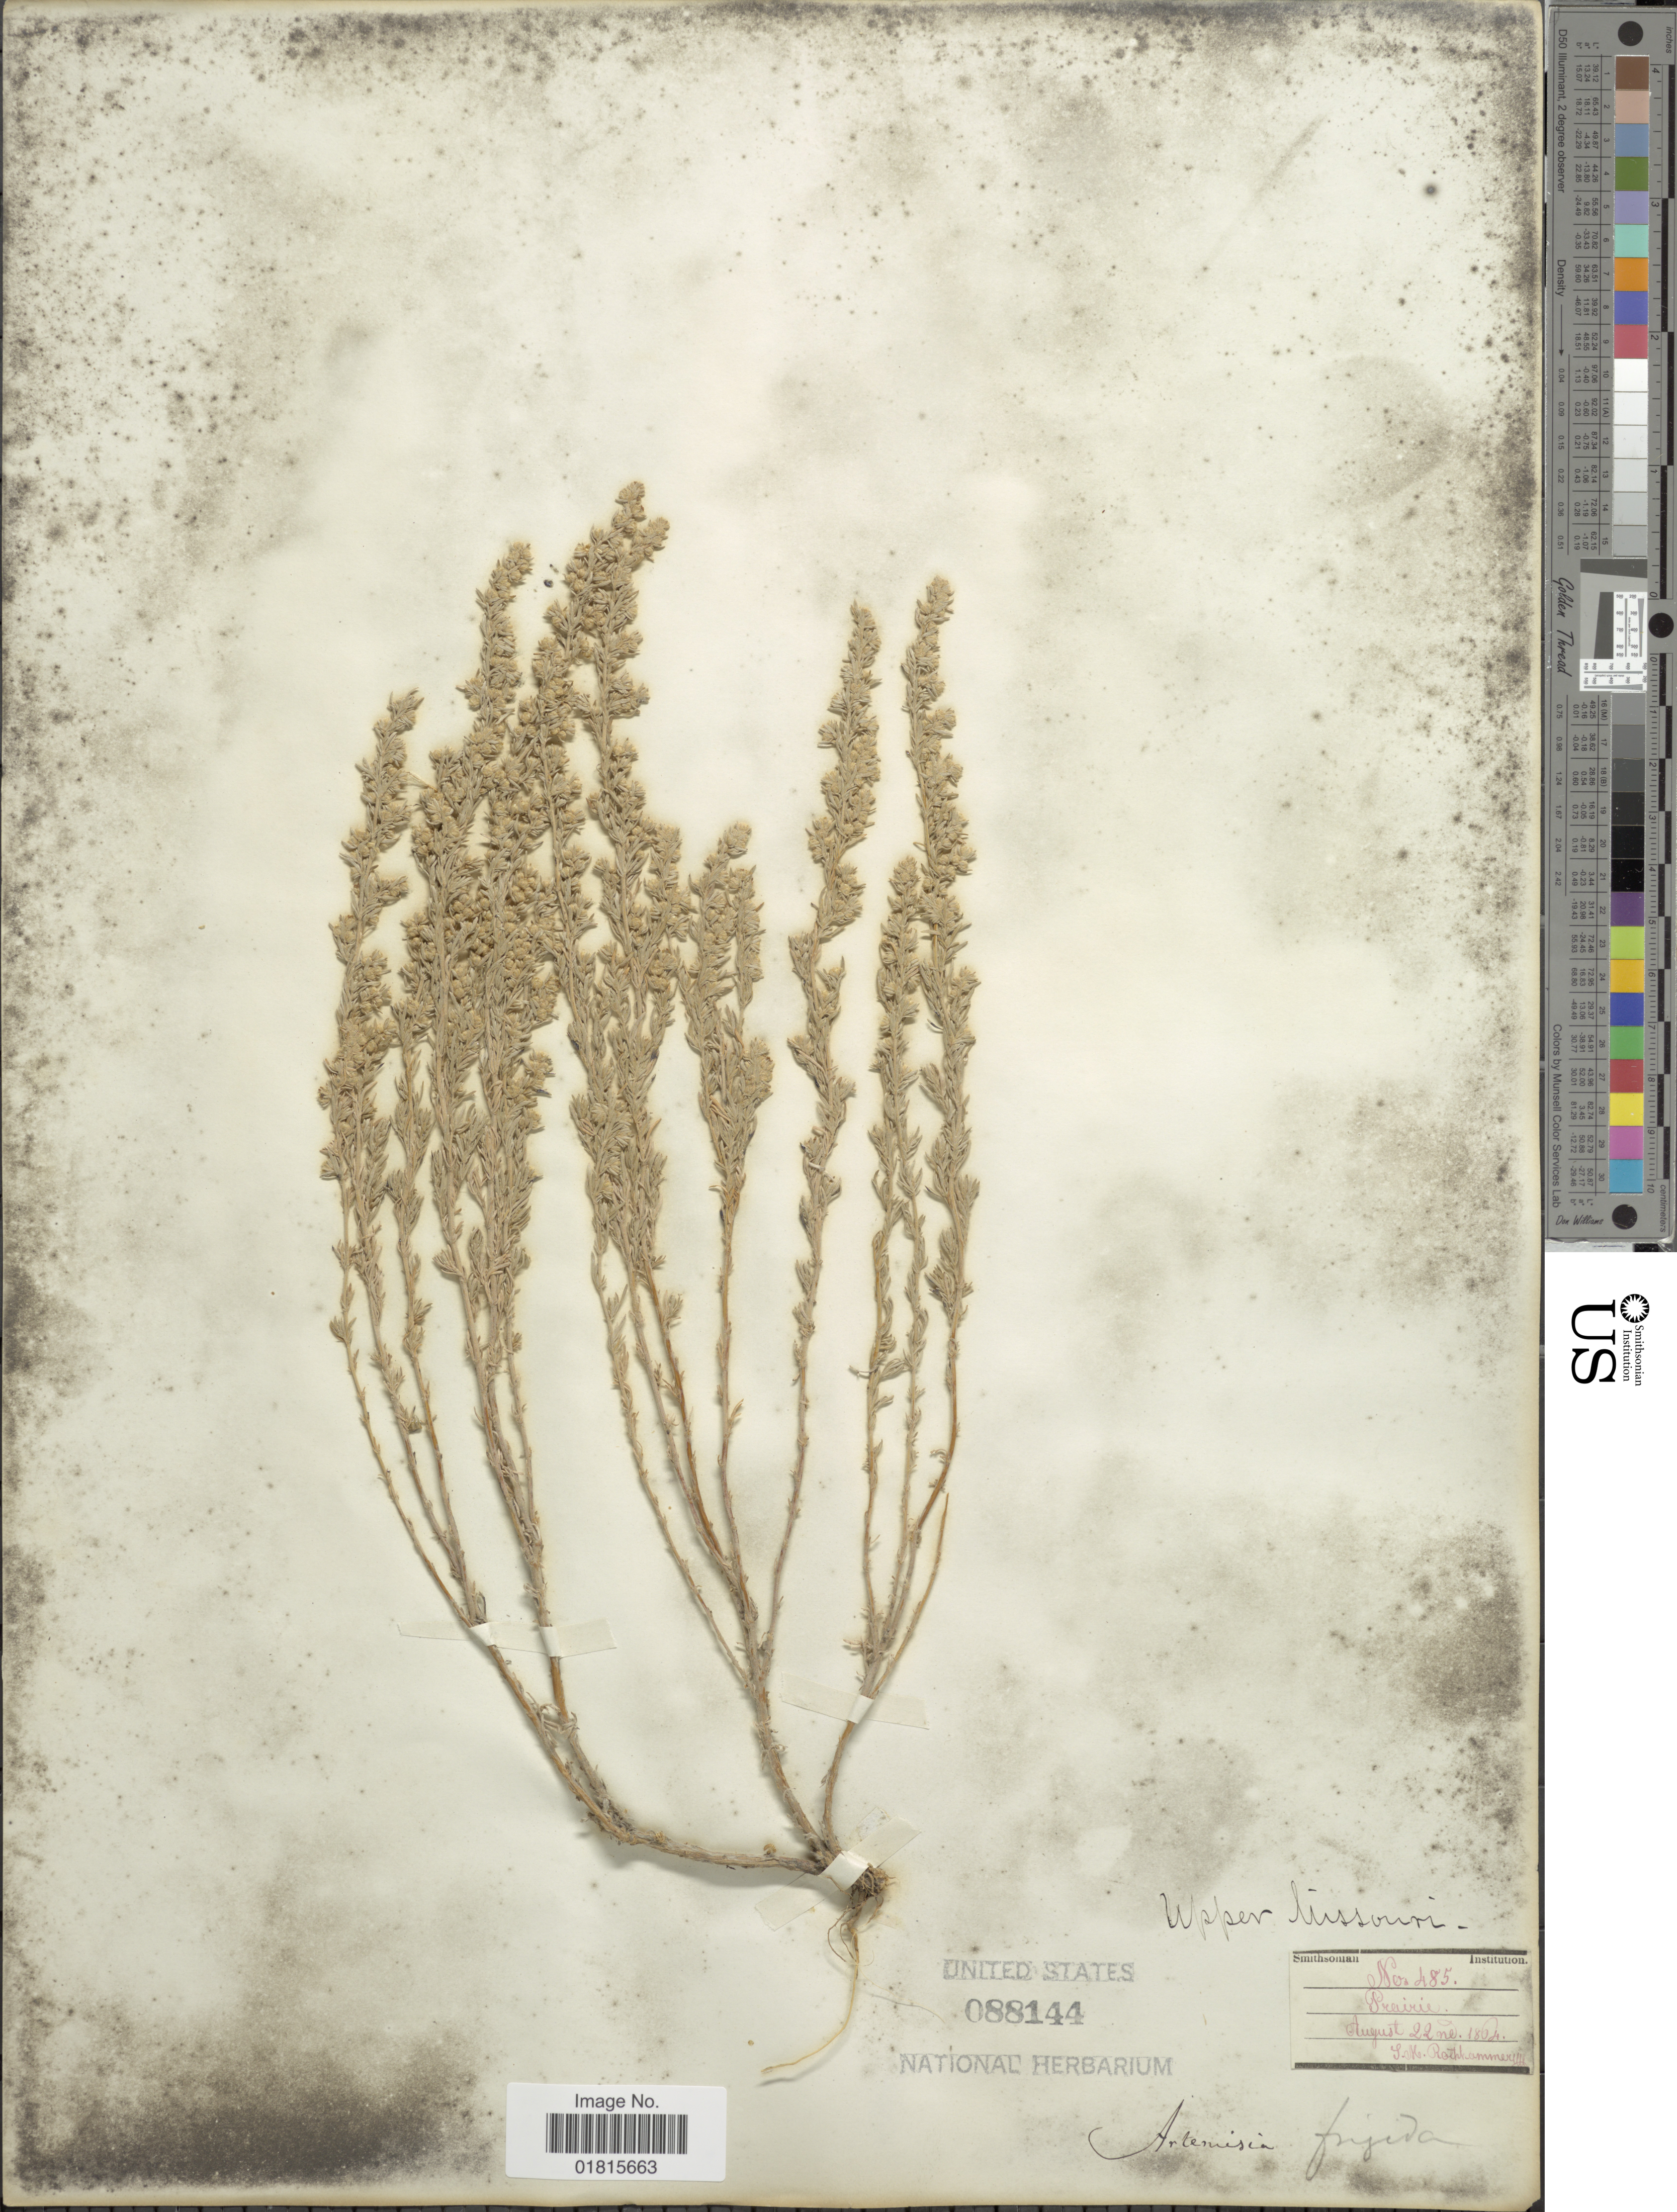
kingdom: Plantae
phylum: Tracheophyta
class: Magnoliopsida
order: Asterales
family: Asteraceae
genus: Artemisia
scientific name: Artemisia frigida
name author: Willd.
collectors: S. Rothhammer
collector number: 485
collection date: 1864-08-22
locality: Prairie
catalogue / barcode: US 88144